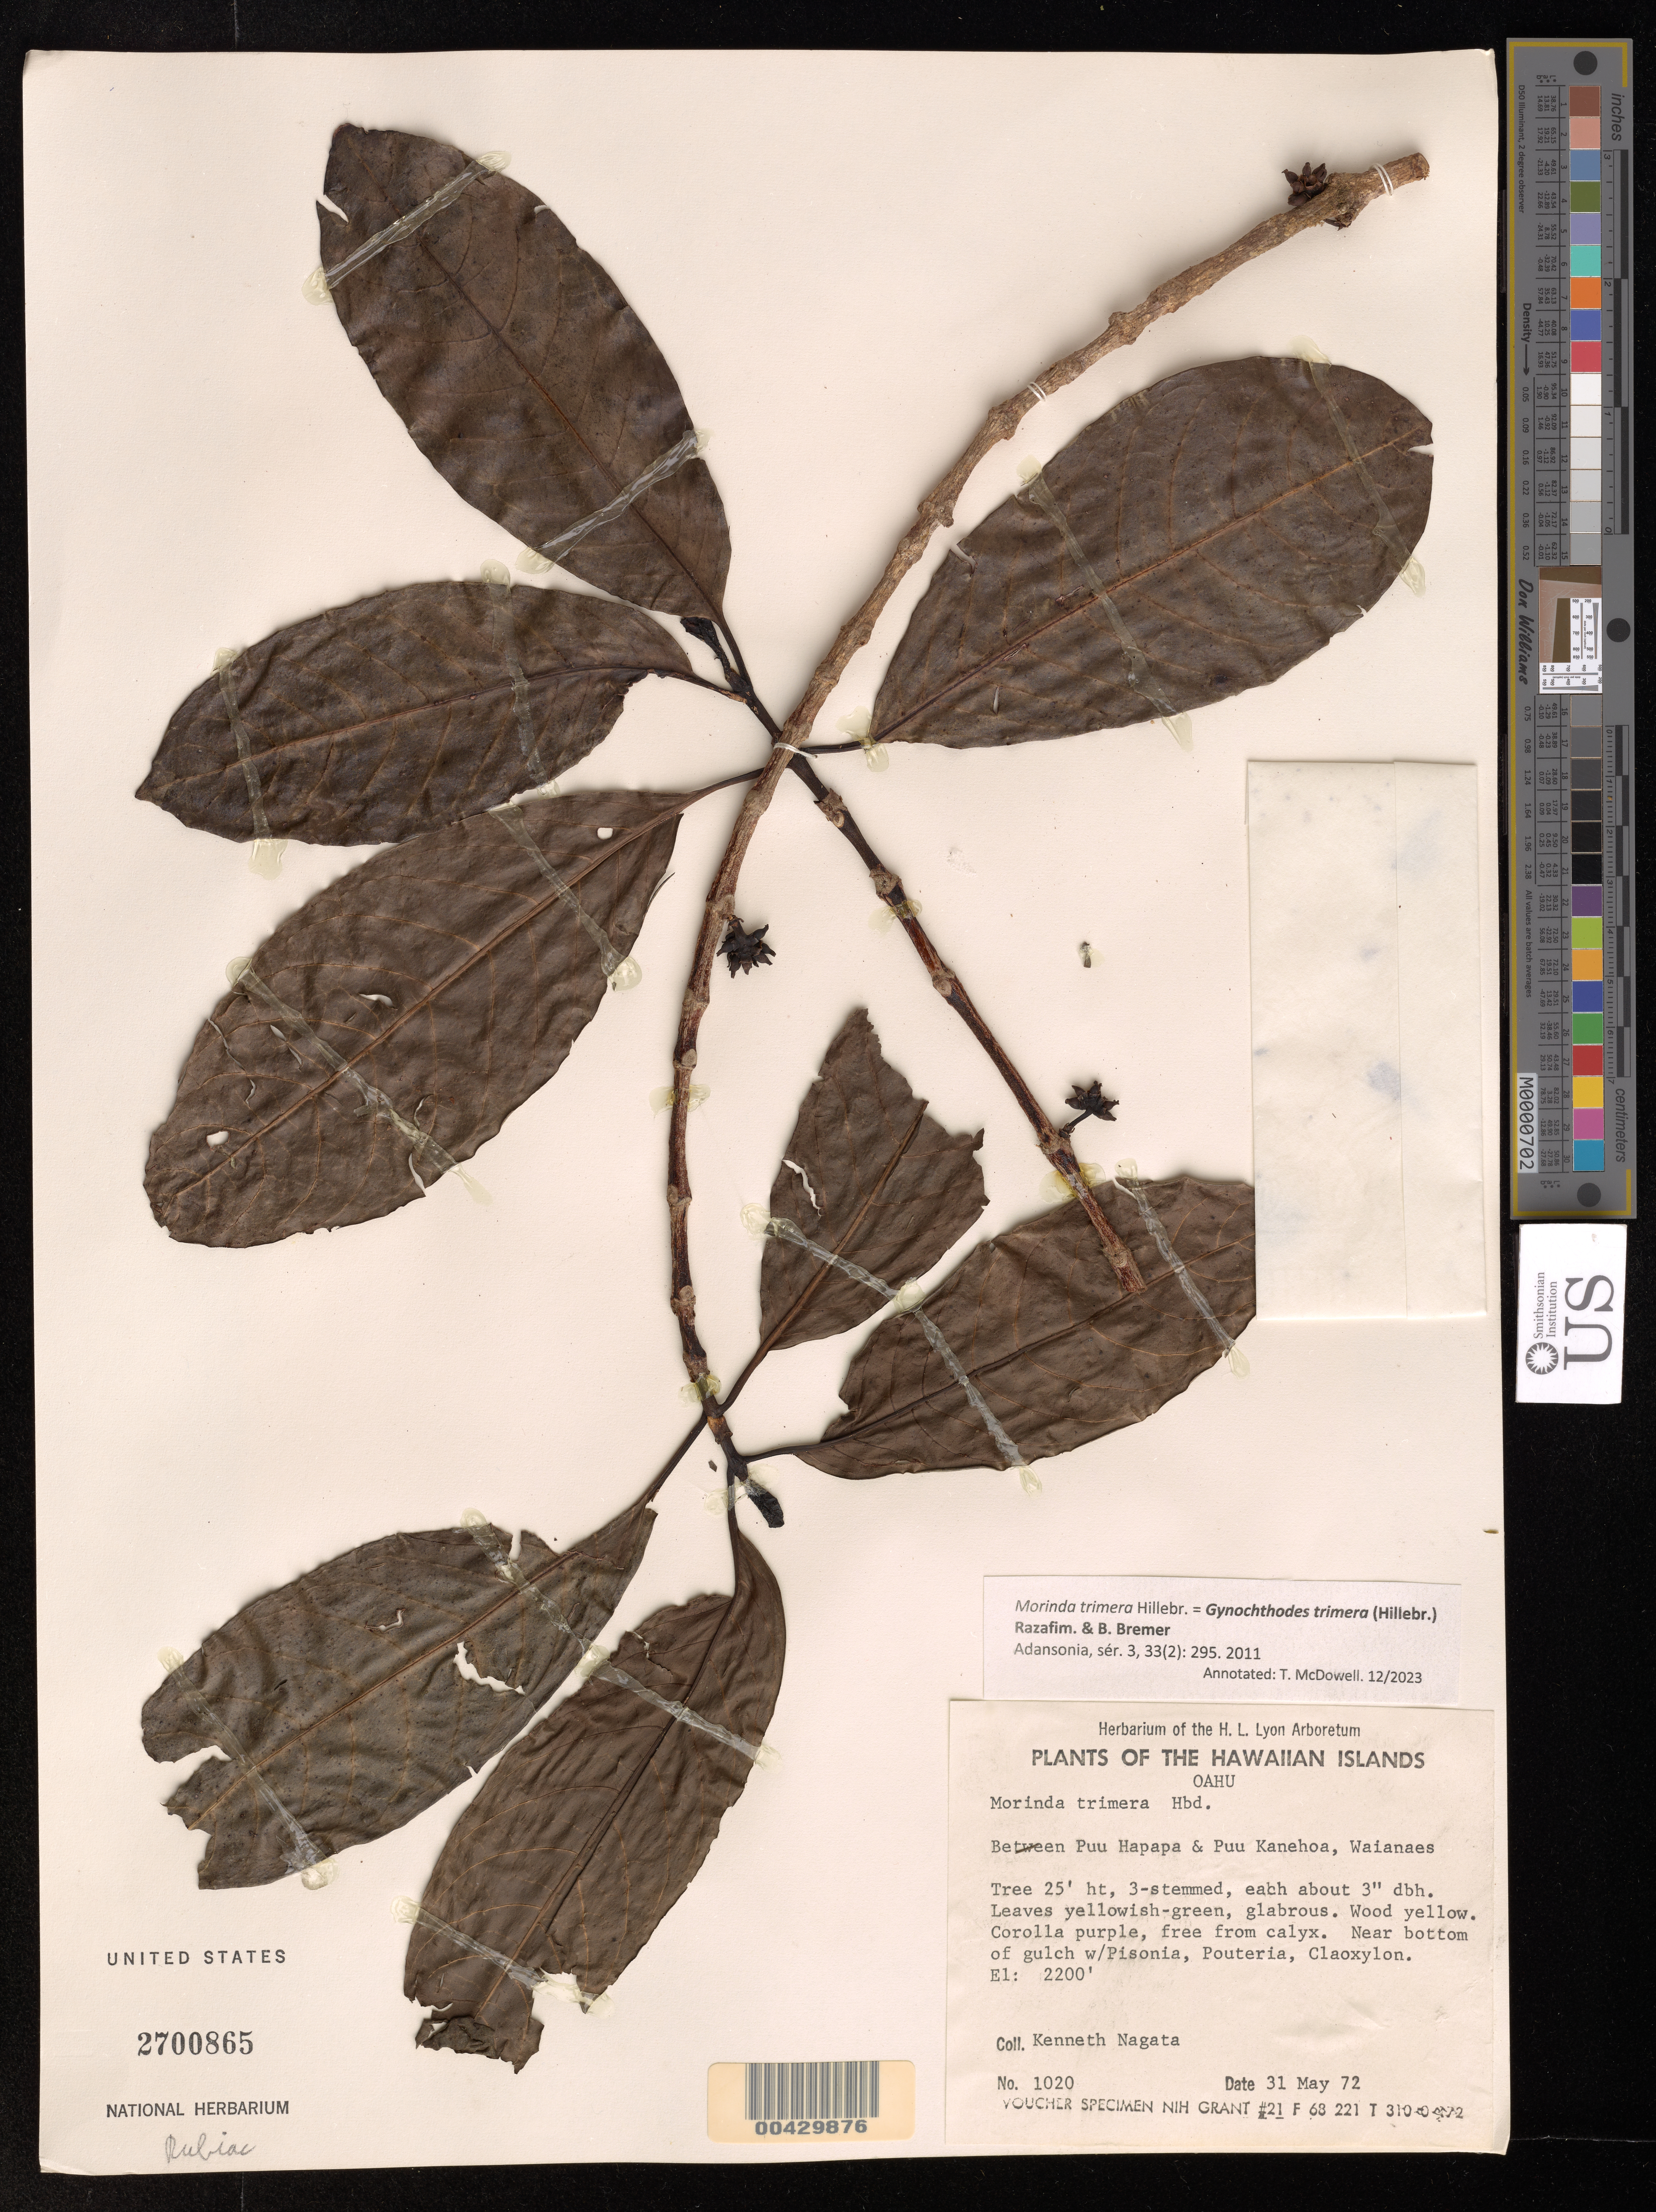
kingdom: Plantae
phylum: Tracheophyta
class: Magnoliopsida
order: Gentianales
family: Rubiaceae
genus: Gynochthodes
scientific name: Gynochthodes trimera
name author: (Hillebr.) Razafim. & B. Bremer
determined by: McDowell, T.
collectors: K. Nagata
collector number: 1020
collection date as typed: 31 May 1972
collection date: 1972-05-31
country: United States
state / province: Hawaii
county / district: Honolulu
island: Oahu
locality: Between Puu Hapapa and Puu Kanehoa, Waianaes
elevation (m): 671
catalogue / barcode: US 2700865